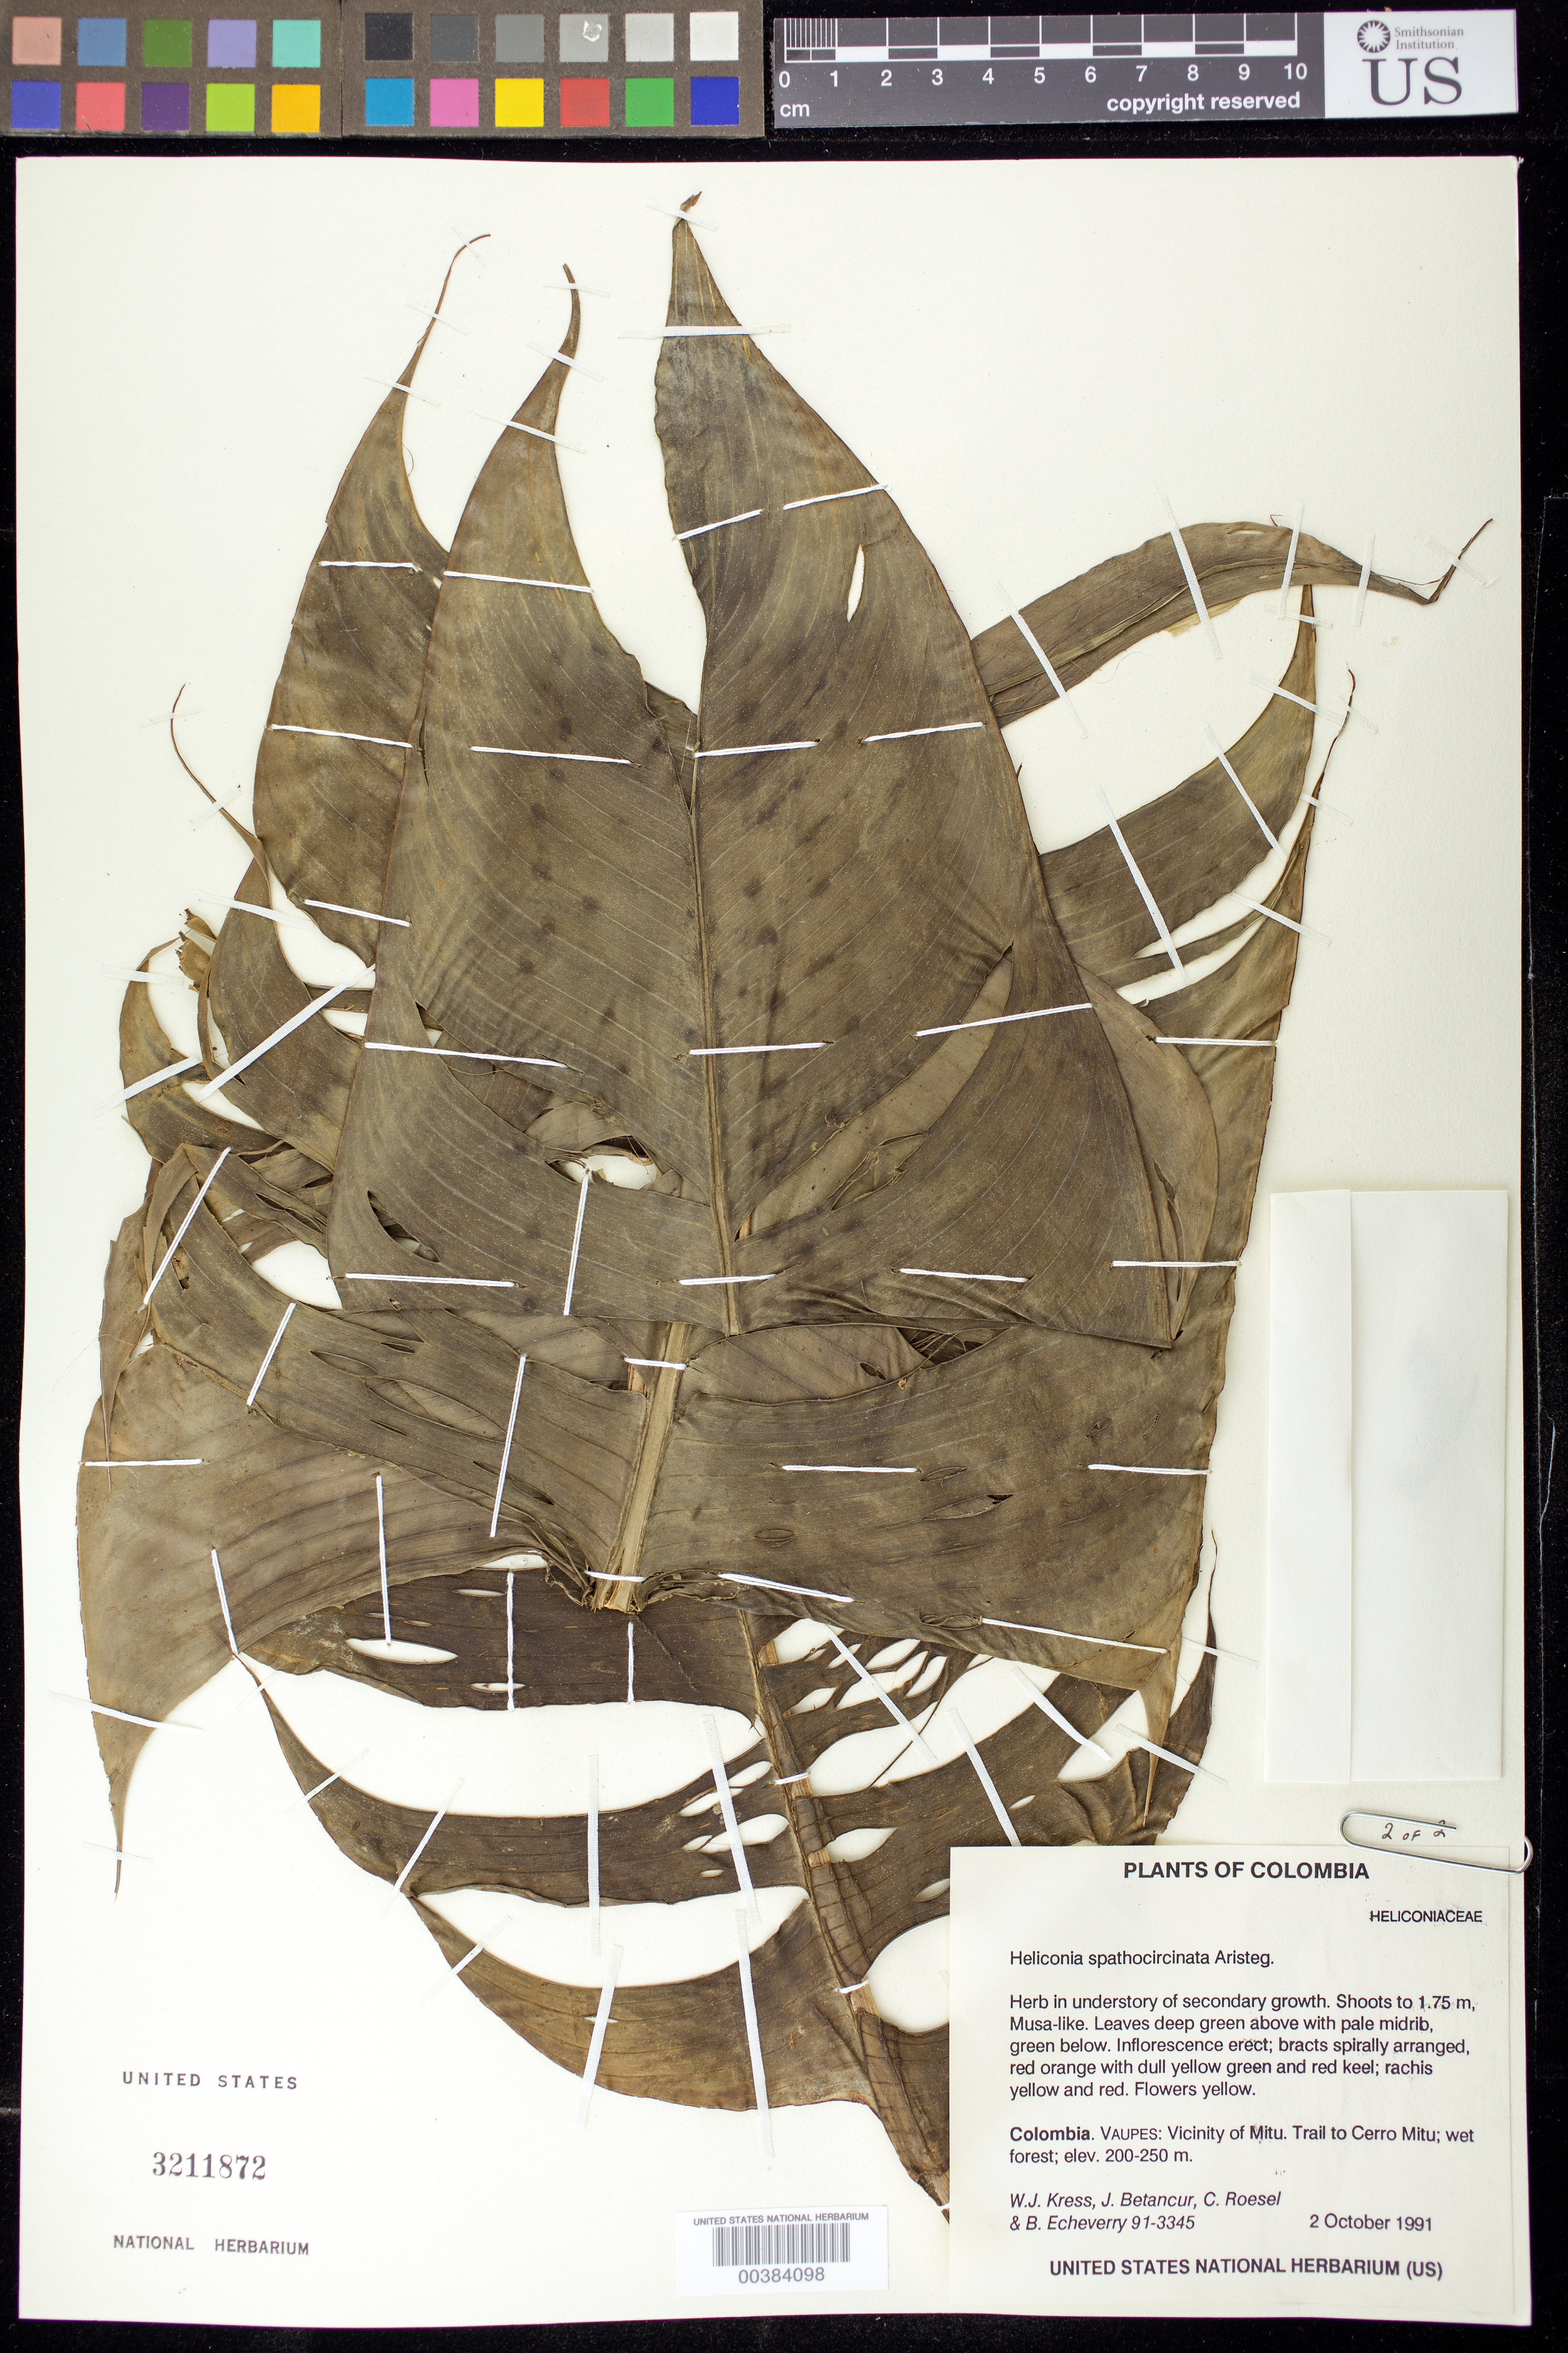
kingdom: Plantae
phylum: Tracheophyta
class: Liliopsida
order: Zingiberales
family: Heliconiaceae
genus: Heliconia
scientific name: Heliconia spathocircinata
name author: Aristeg.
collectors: W. J. Kress, J. C. Betancur, C. S. Roesel & B. Echeverry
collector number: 91-3345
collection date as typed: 02 Oct 1991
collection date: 1991-10-02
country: Colombia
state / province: Vaupés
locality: Vicinity of Mitu, Trail to Cerro Mitu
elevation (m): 200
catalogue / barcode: US 3211872